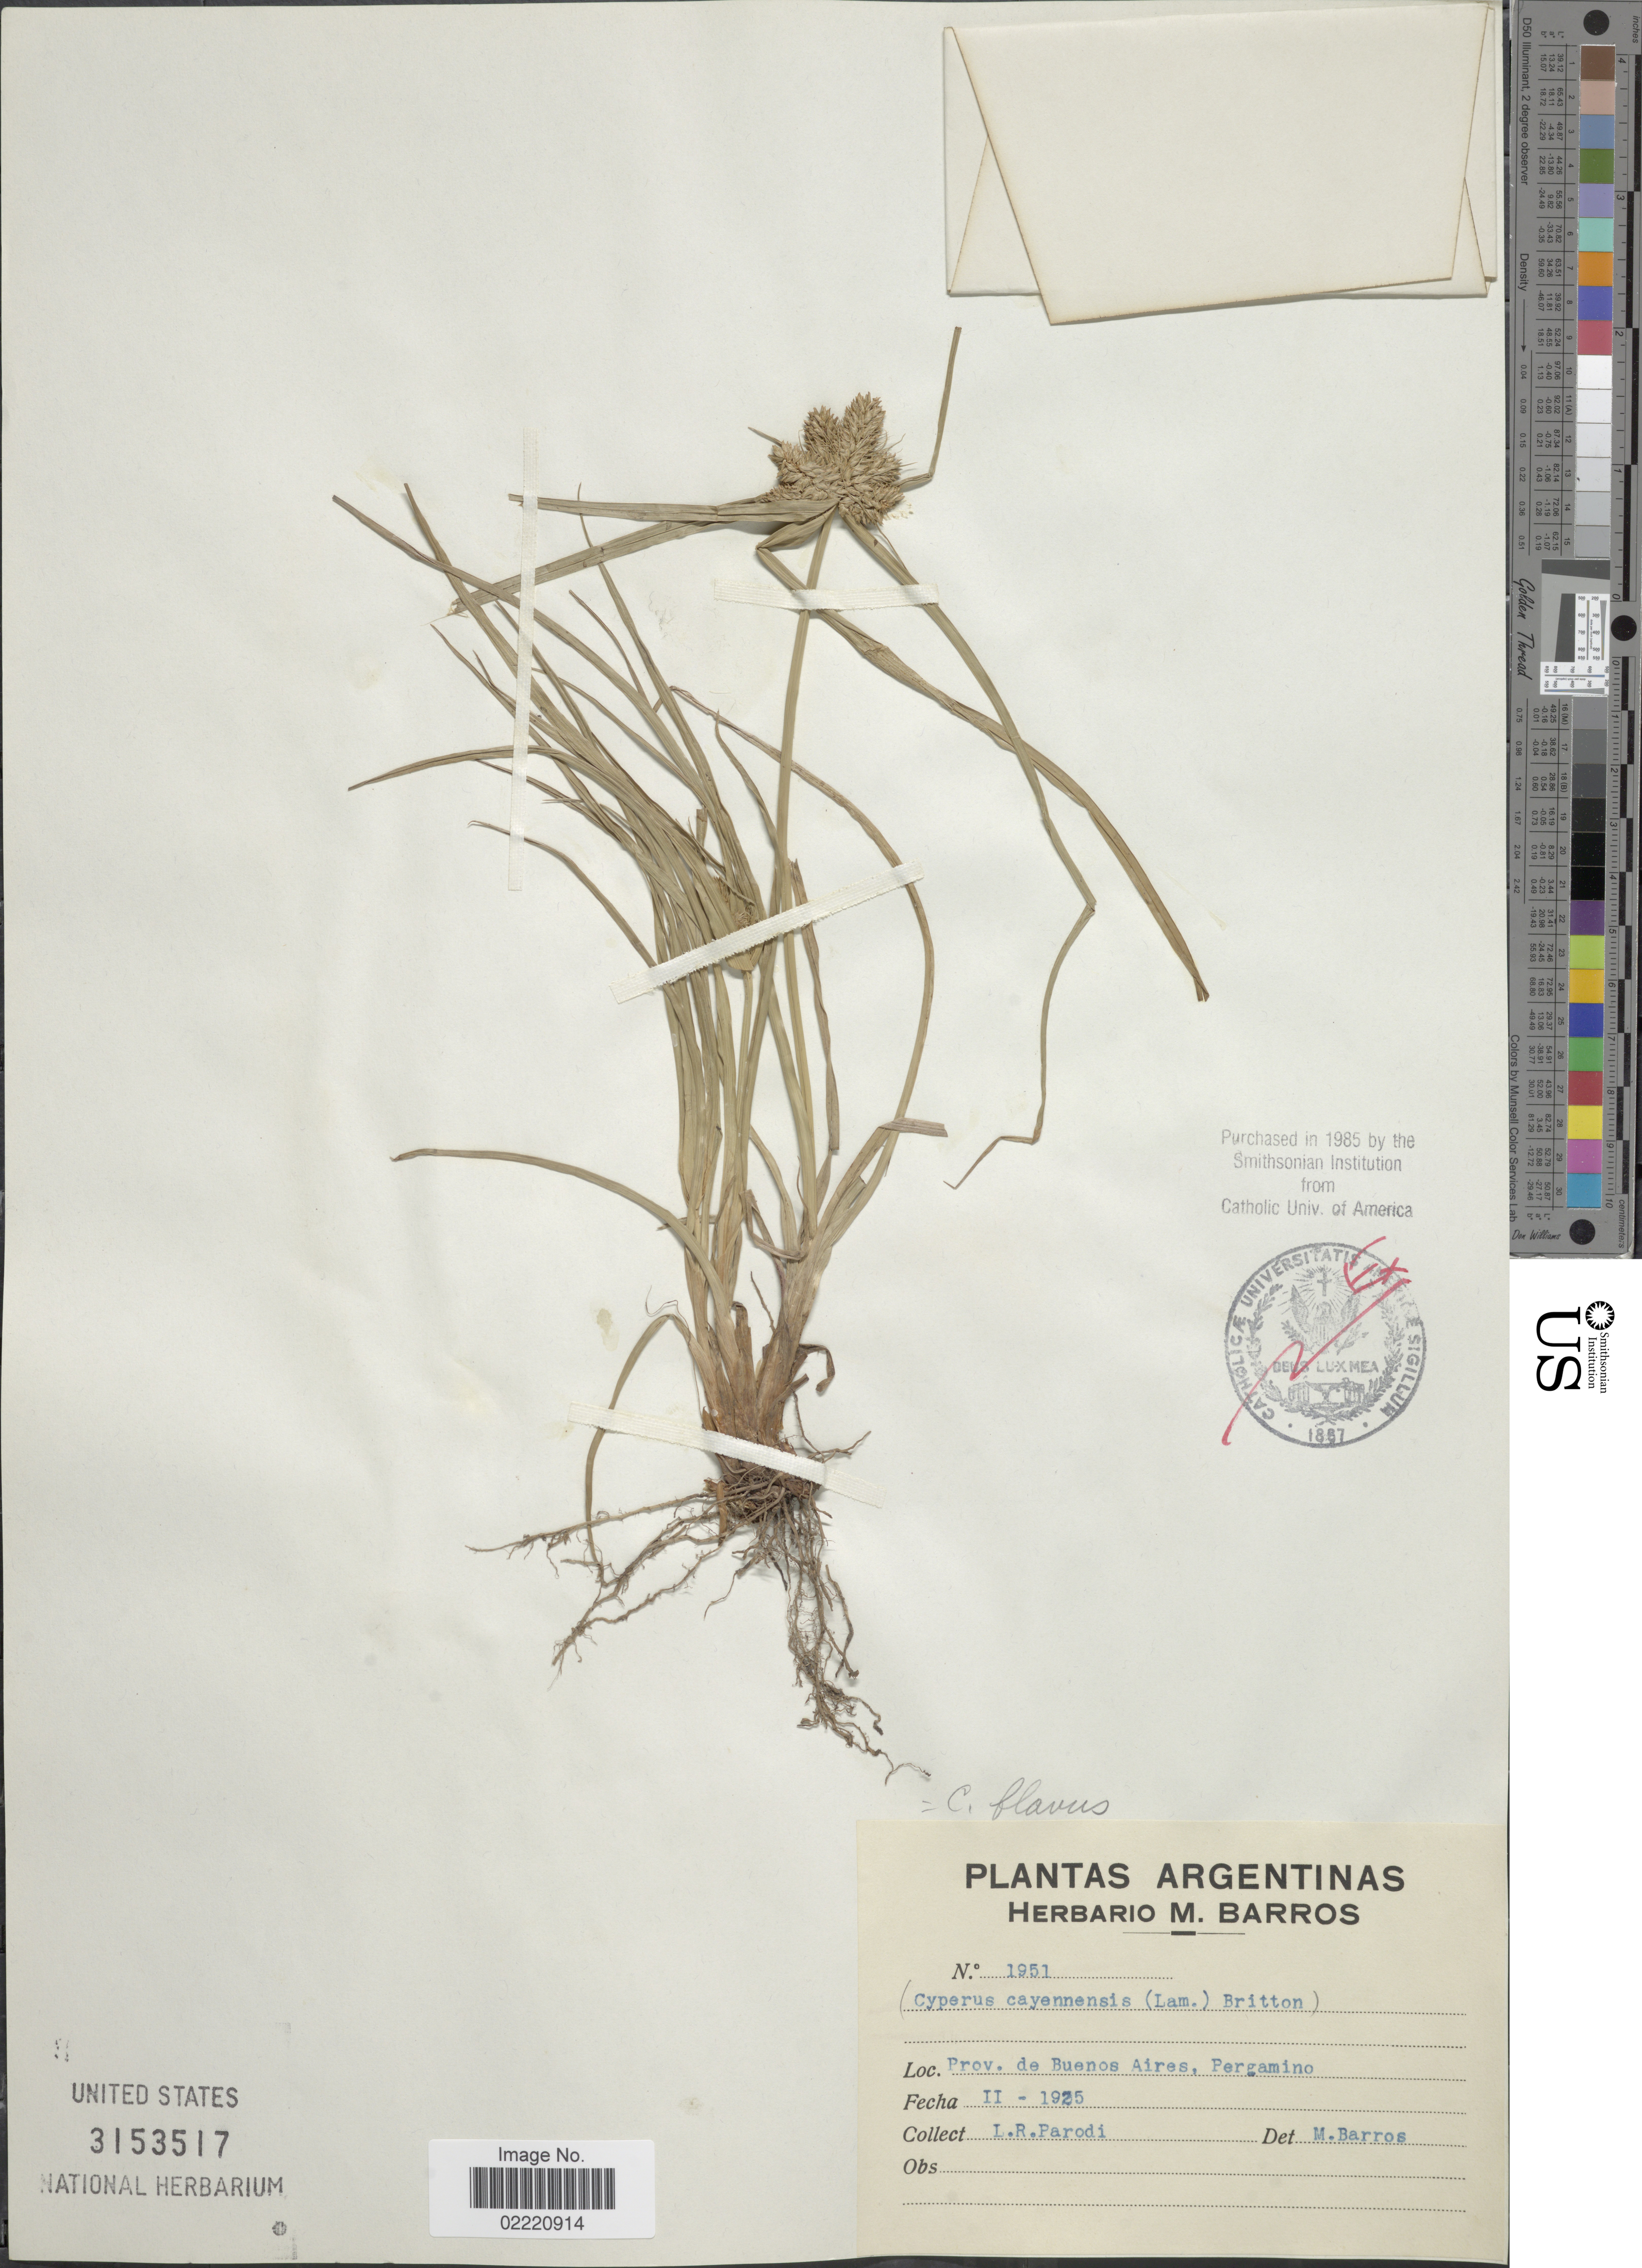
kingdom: Plantae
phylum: Tracheophyta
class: Liliopsida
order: Poales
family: Cyperaceae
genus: Cyperus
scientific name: Cyperus aggregatus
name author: (Willd.) Endl.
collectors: L. R. Parodi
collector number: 1951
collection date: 1925-02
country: Argentina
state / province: Buenos Aires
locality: Pergamino.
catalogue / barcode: US 3153517